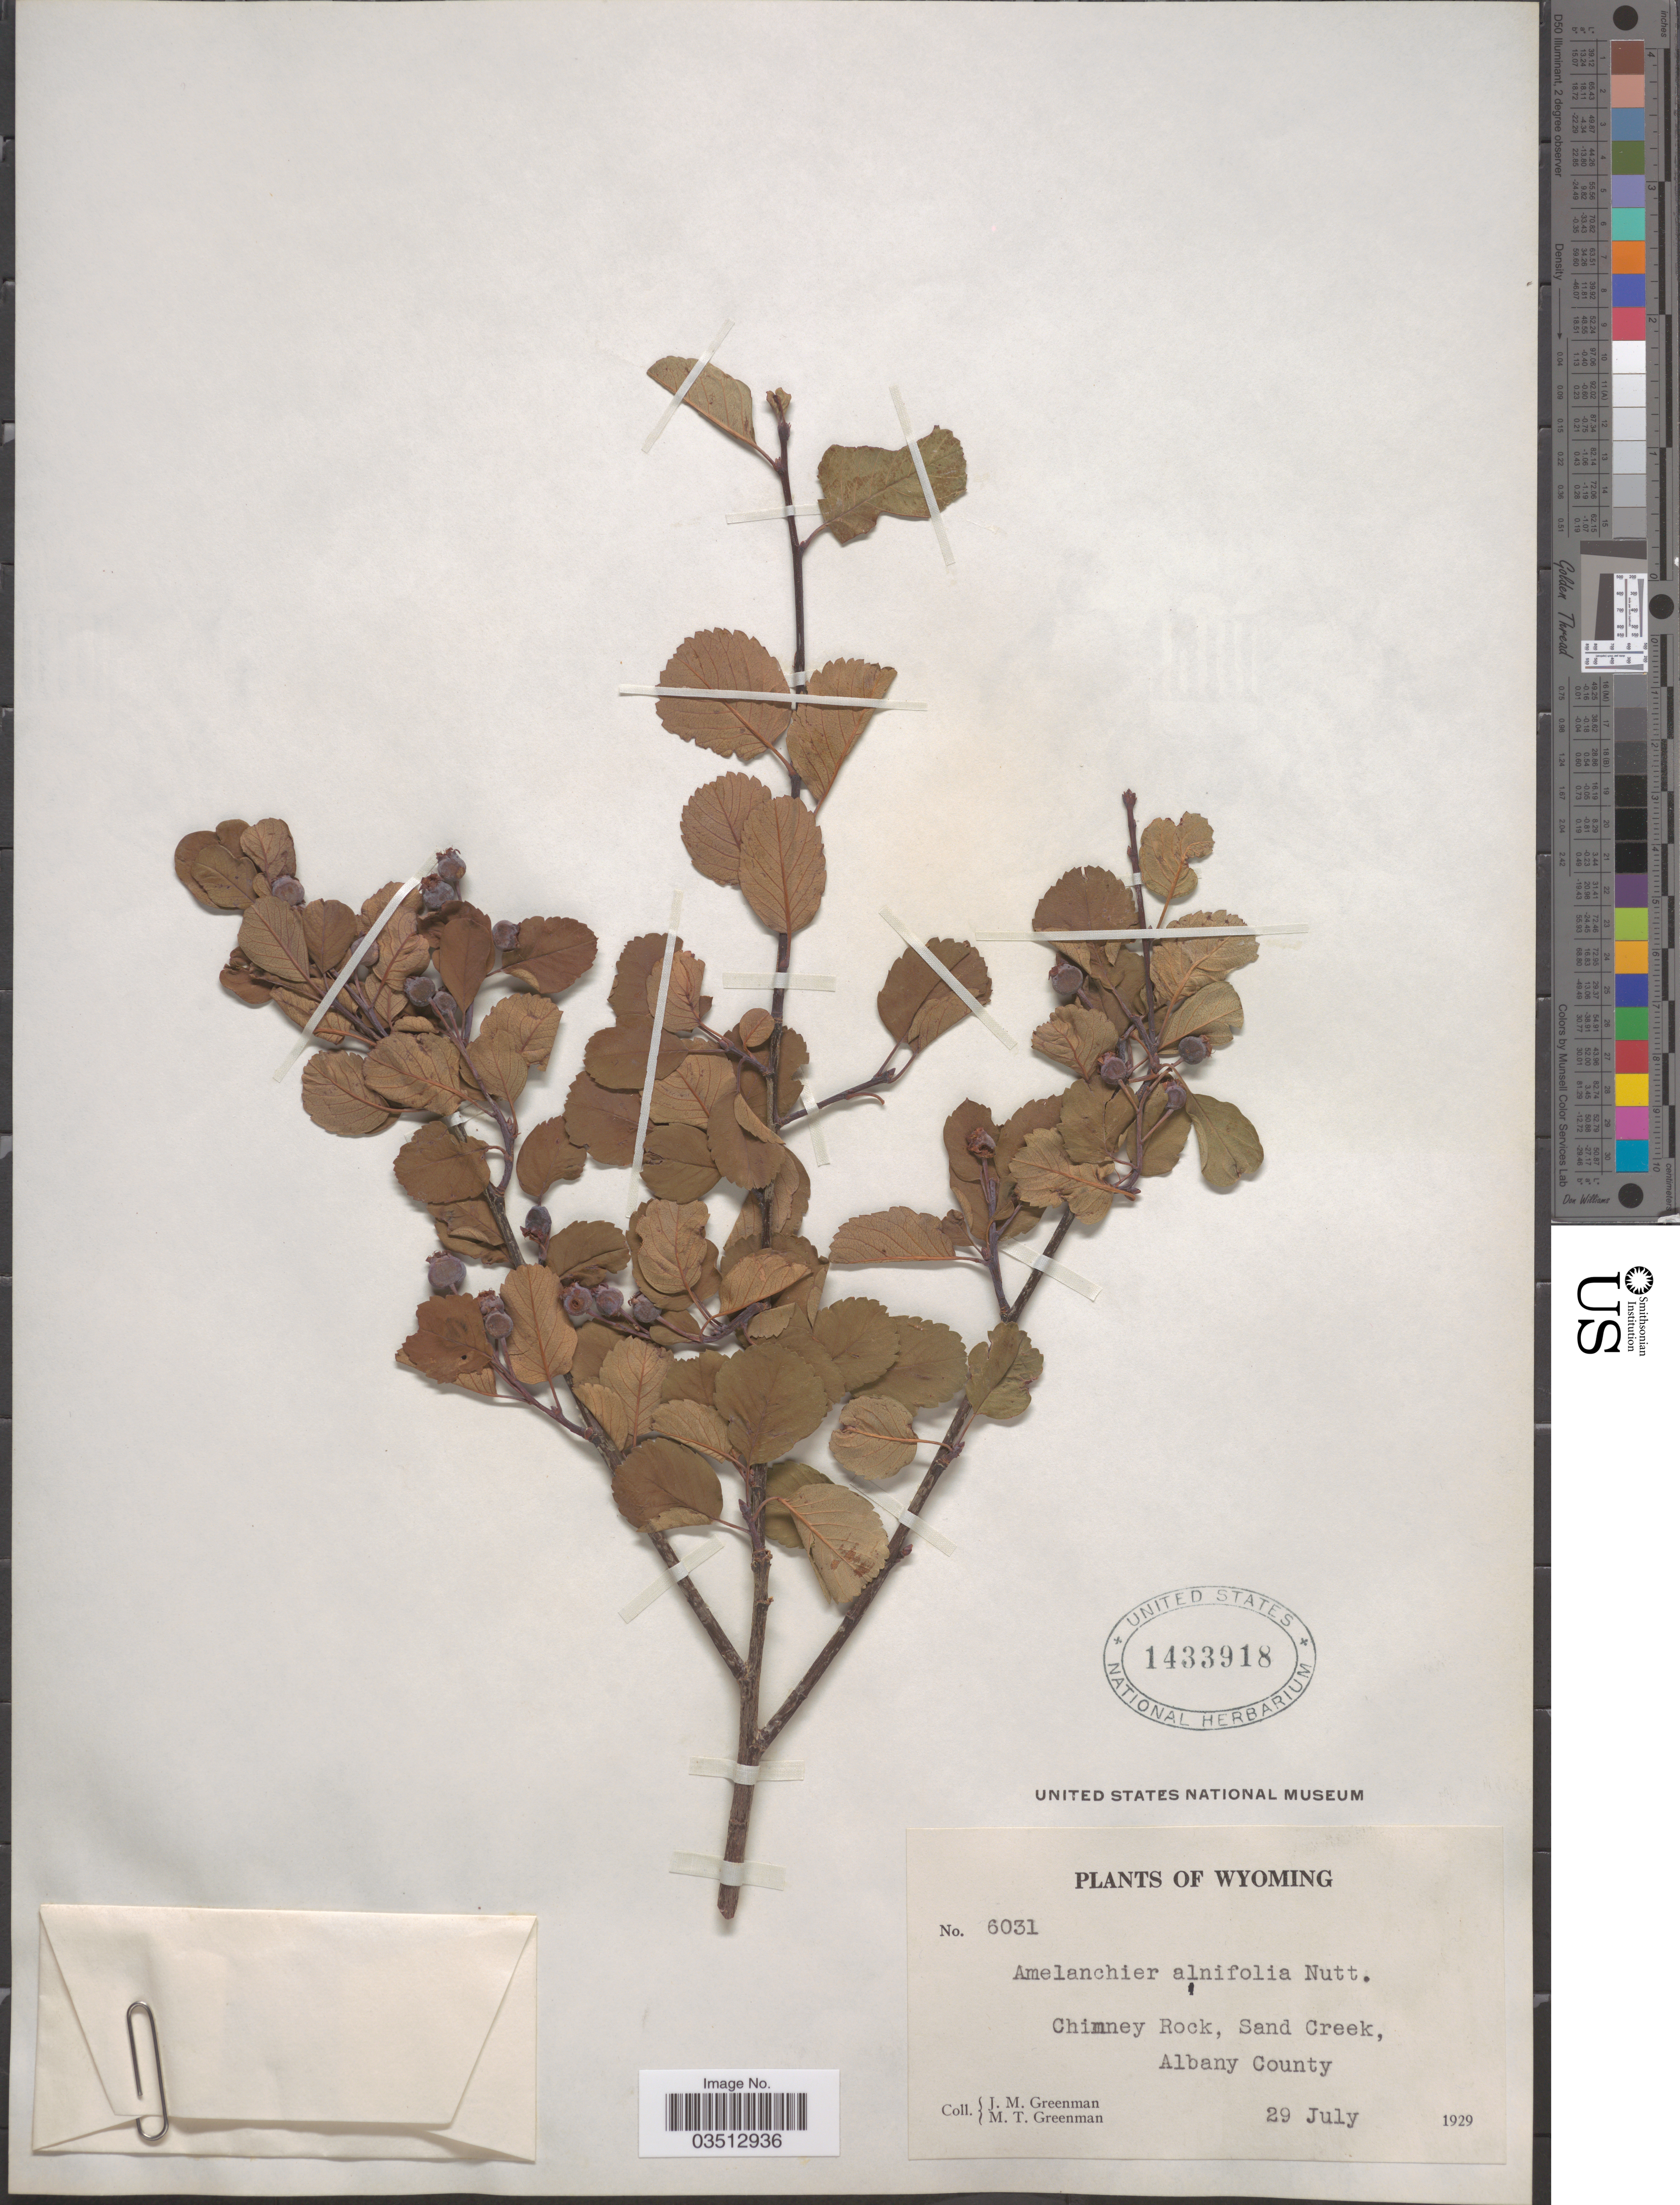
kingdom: Plantae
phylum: Tracheophyta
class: Magnoliopsida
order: Rosales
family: Rosaceae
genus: Amelanchier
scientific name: Amelanchier sp.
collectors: J. M. Greenman & M. Greenman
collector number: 6031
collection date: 1929-07-29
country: United States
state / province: Wyoming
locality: Chimney Rock, Sand Creek, Albany County.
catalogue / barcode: US 1433918